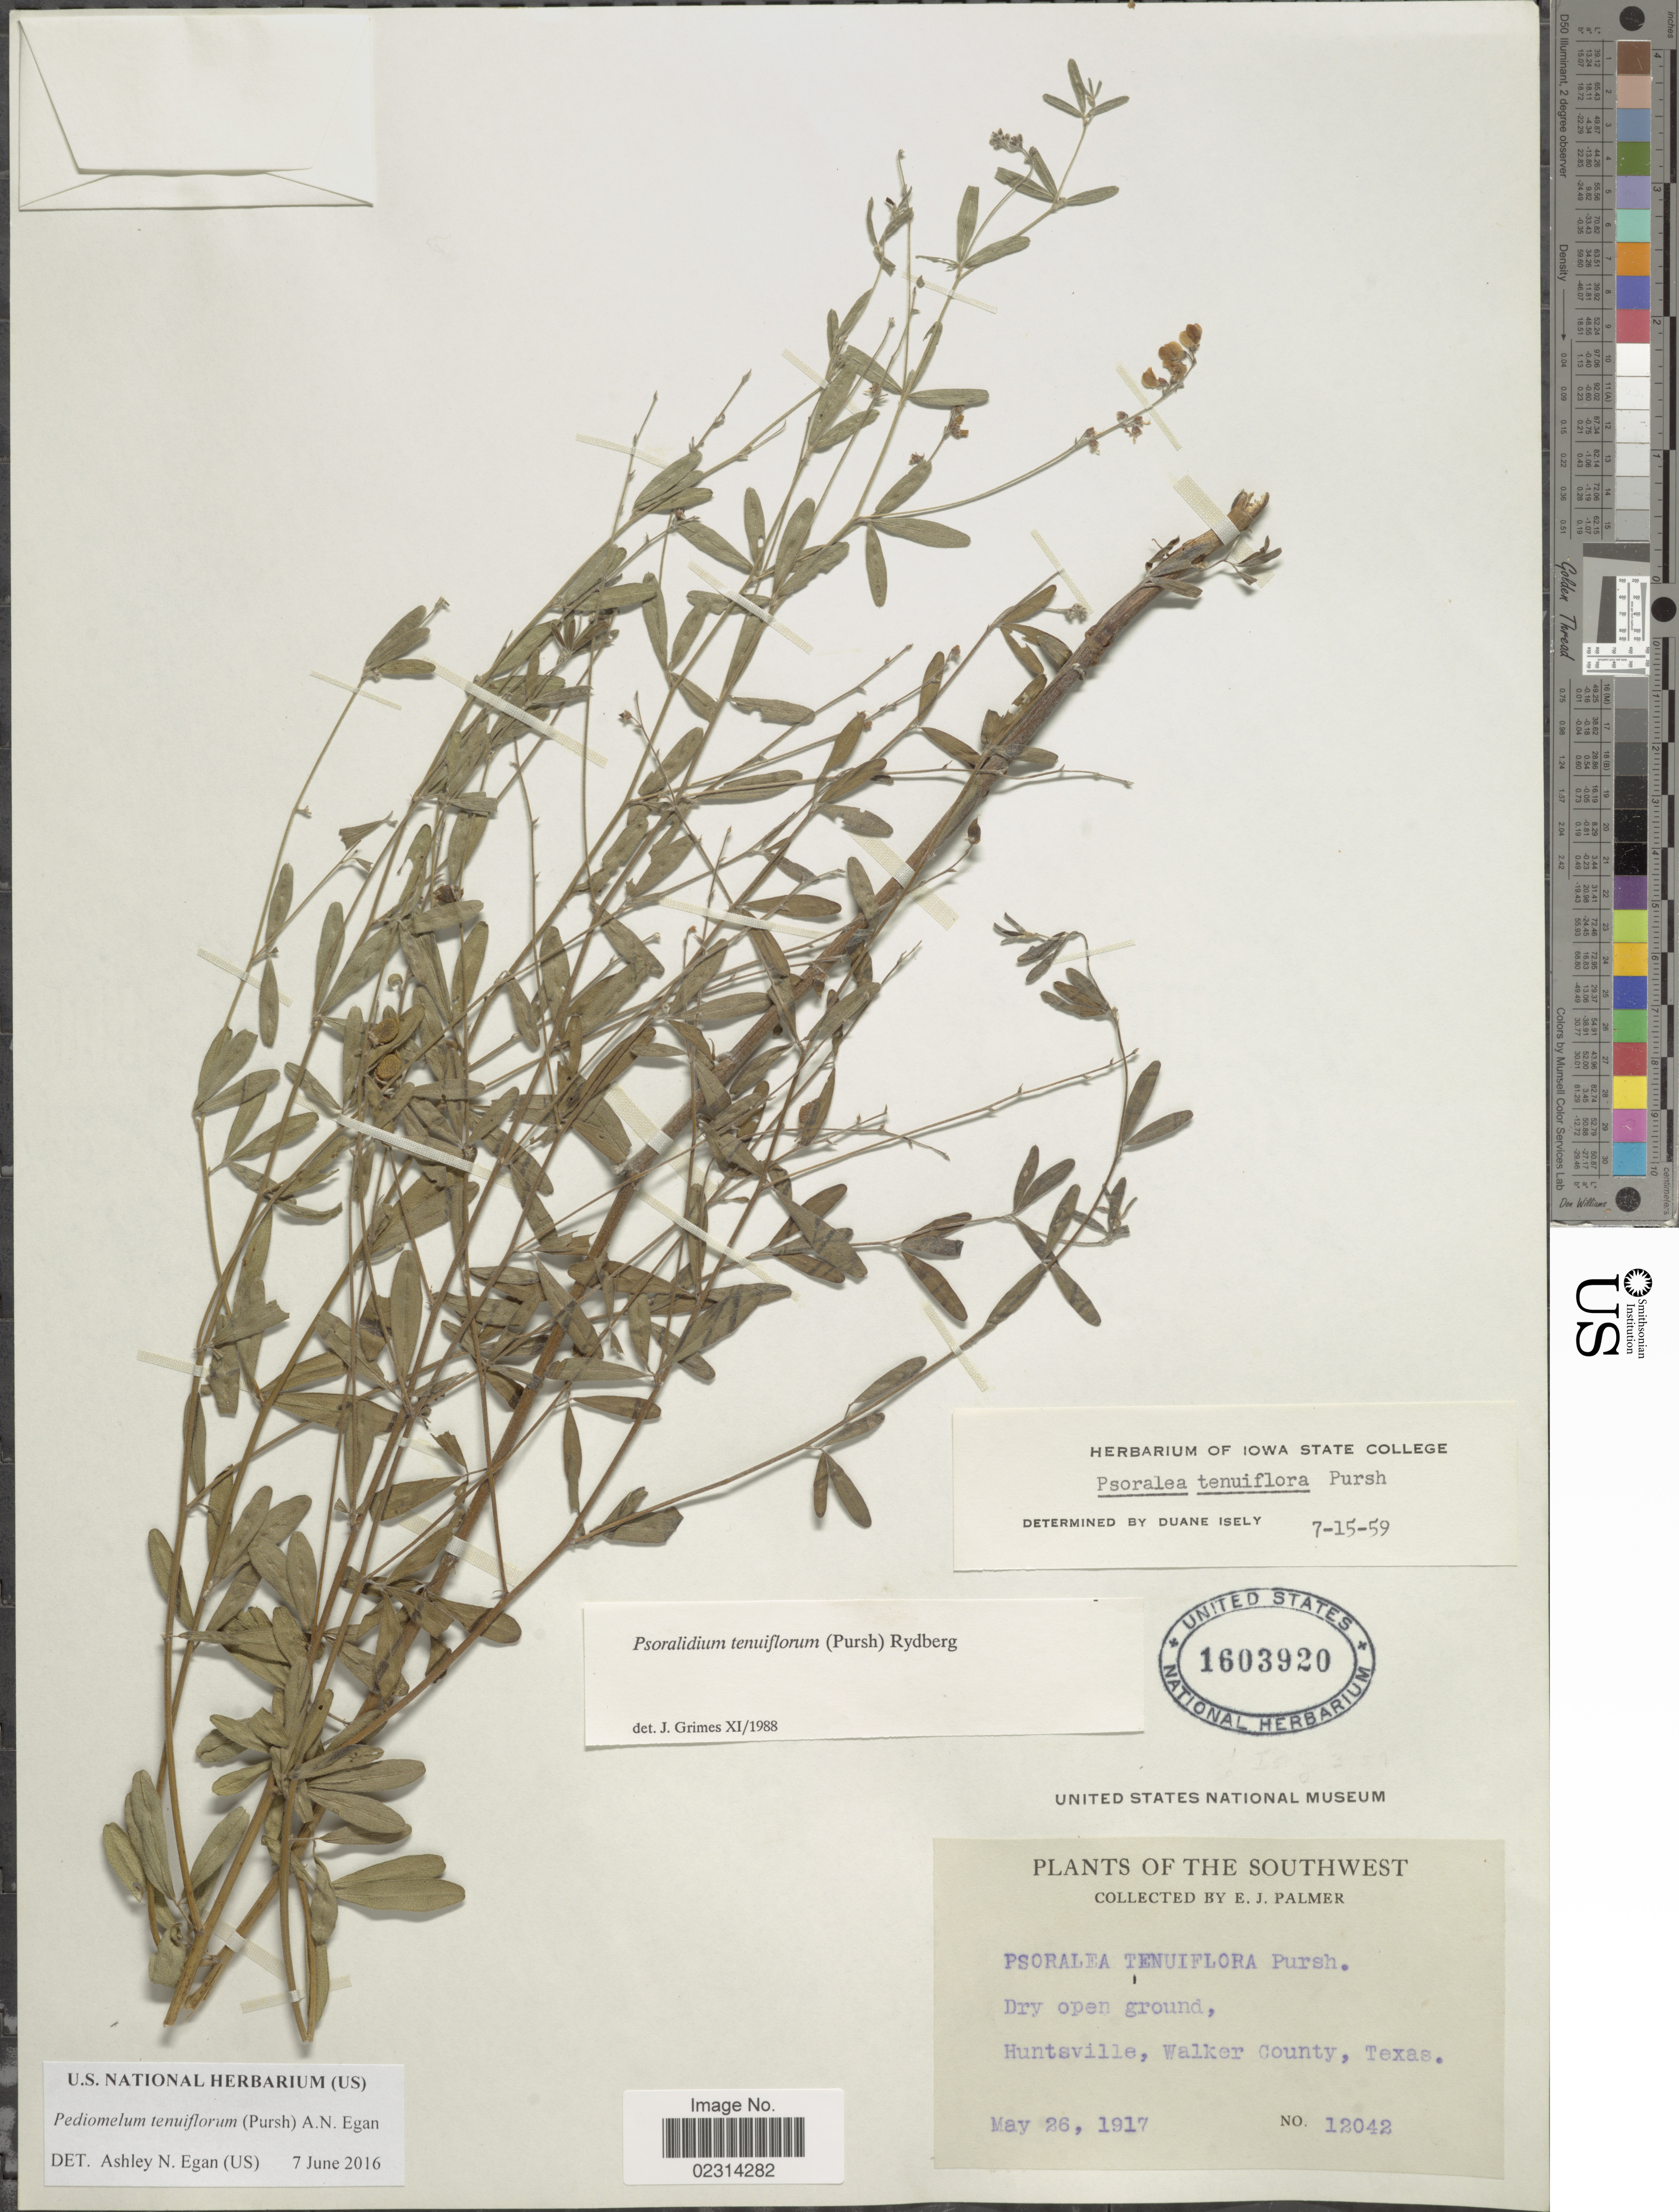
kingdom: Plantae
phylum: Tracheophyta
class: Magnoliopsida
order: Fabales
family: Fabaceae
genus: Psoralidium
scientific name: Psoralidium tenuiflorum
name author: (Pursh) Rydb.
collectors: E. J. Palmer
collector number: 12042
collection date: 1917-05-26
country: United States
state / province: Texas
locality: Southwest, Huntsville, Walker County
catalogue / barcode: US 1603920